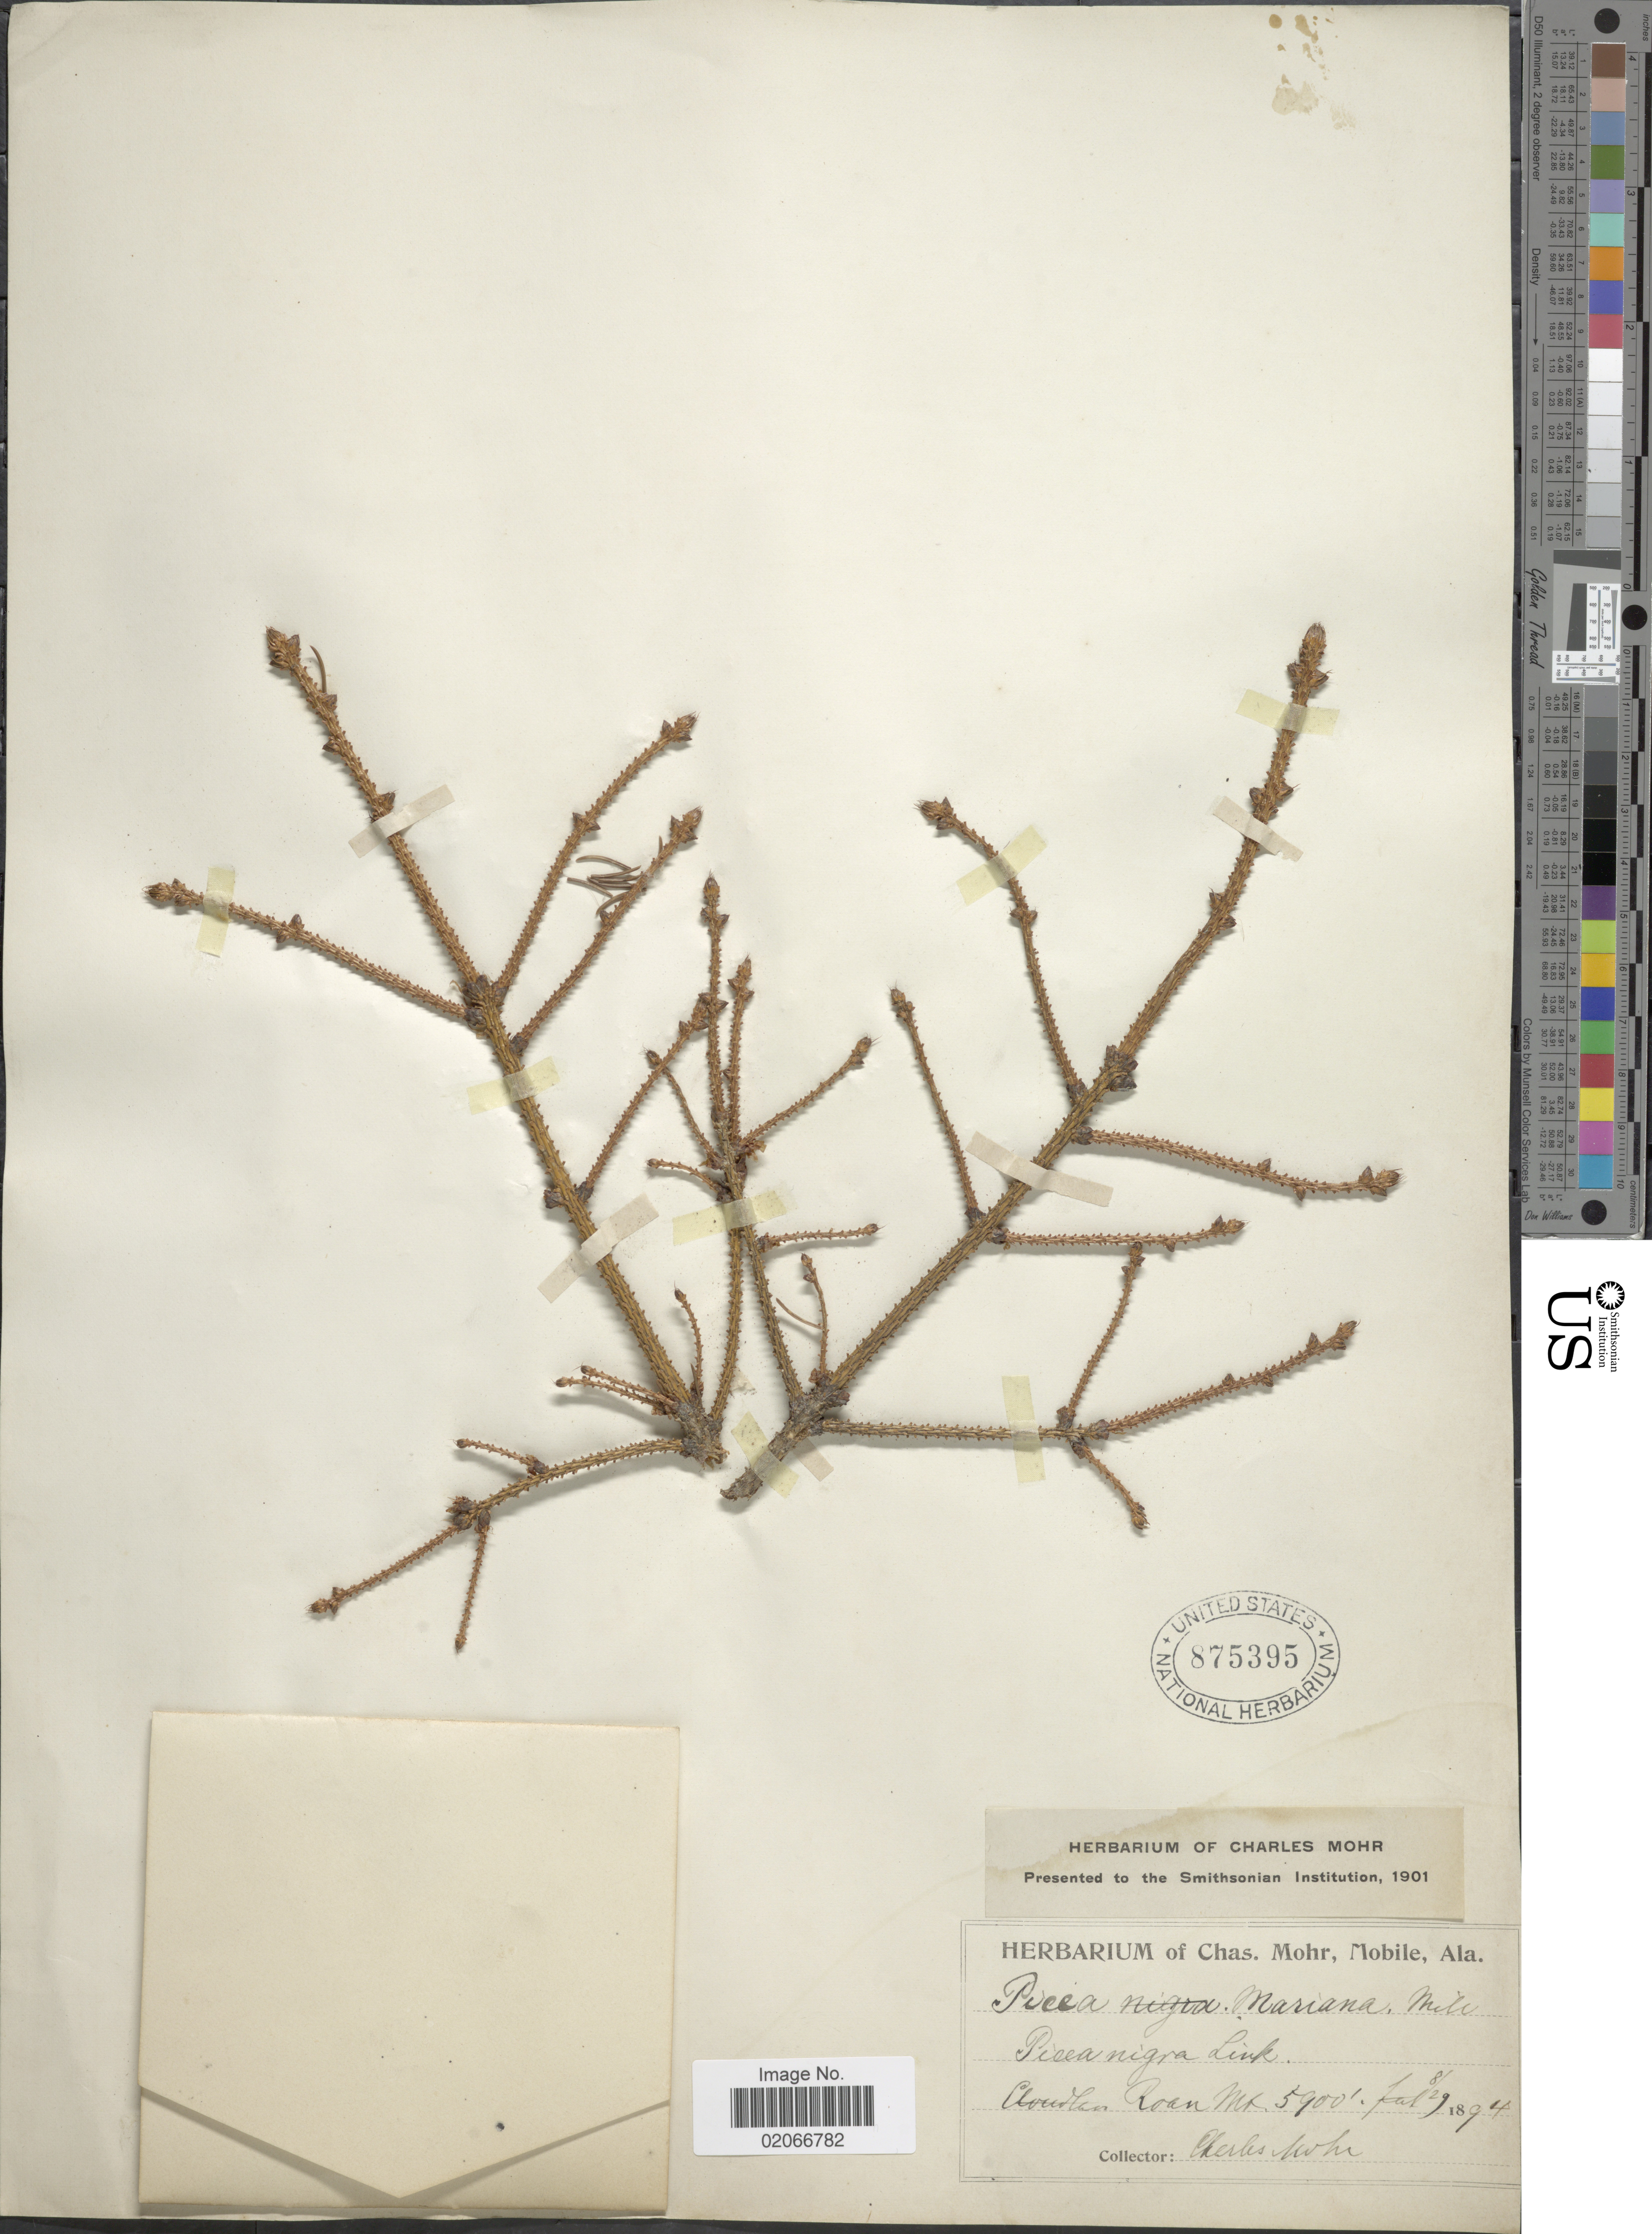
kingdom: Plantae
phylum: Tracheophyta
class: Pinopsida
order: Pinales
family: Pinaceae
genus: Picea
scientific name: Picea rubens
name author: Sarg.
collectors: C. T. Mohr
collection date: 1894-08-29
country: United States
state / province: Tennessee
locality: Roan Mt.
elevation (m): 1798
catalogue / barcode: US 875395